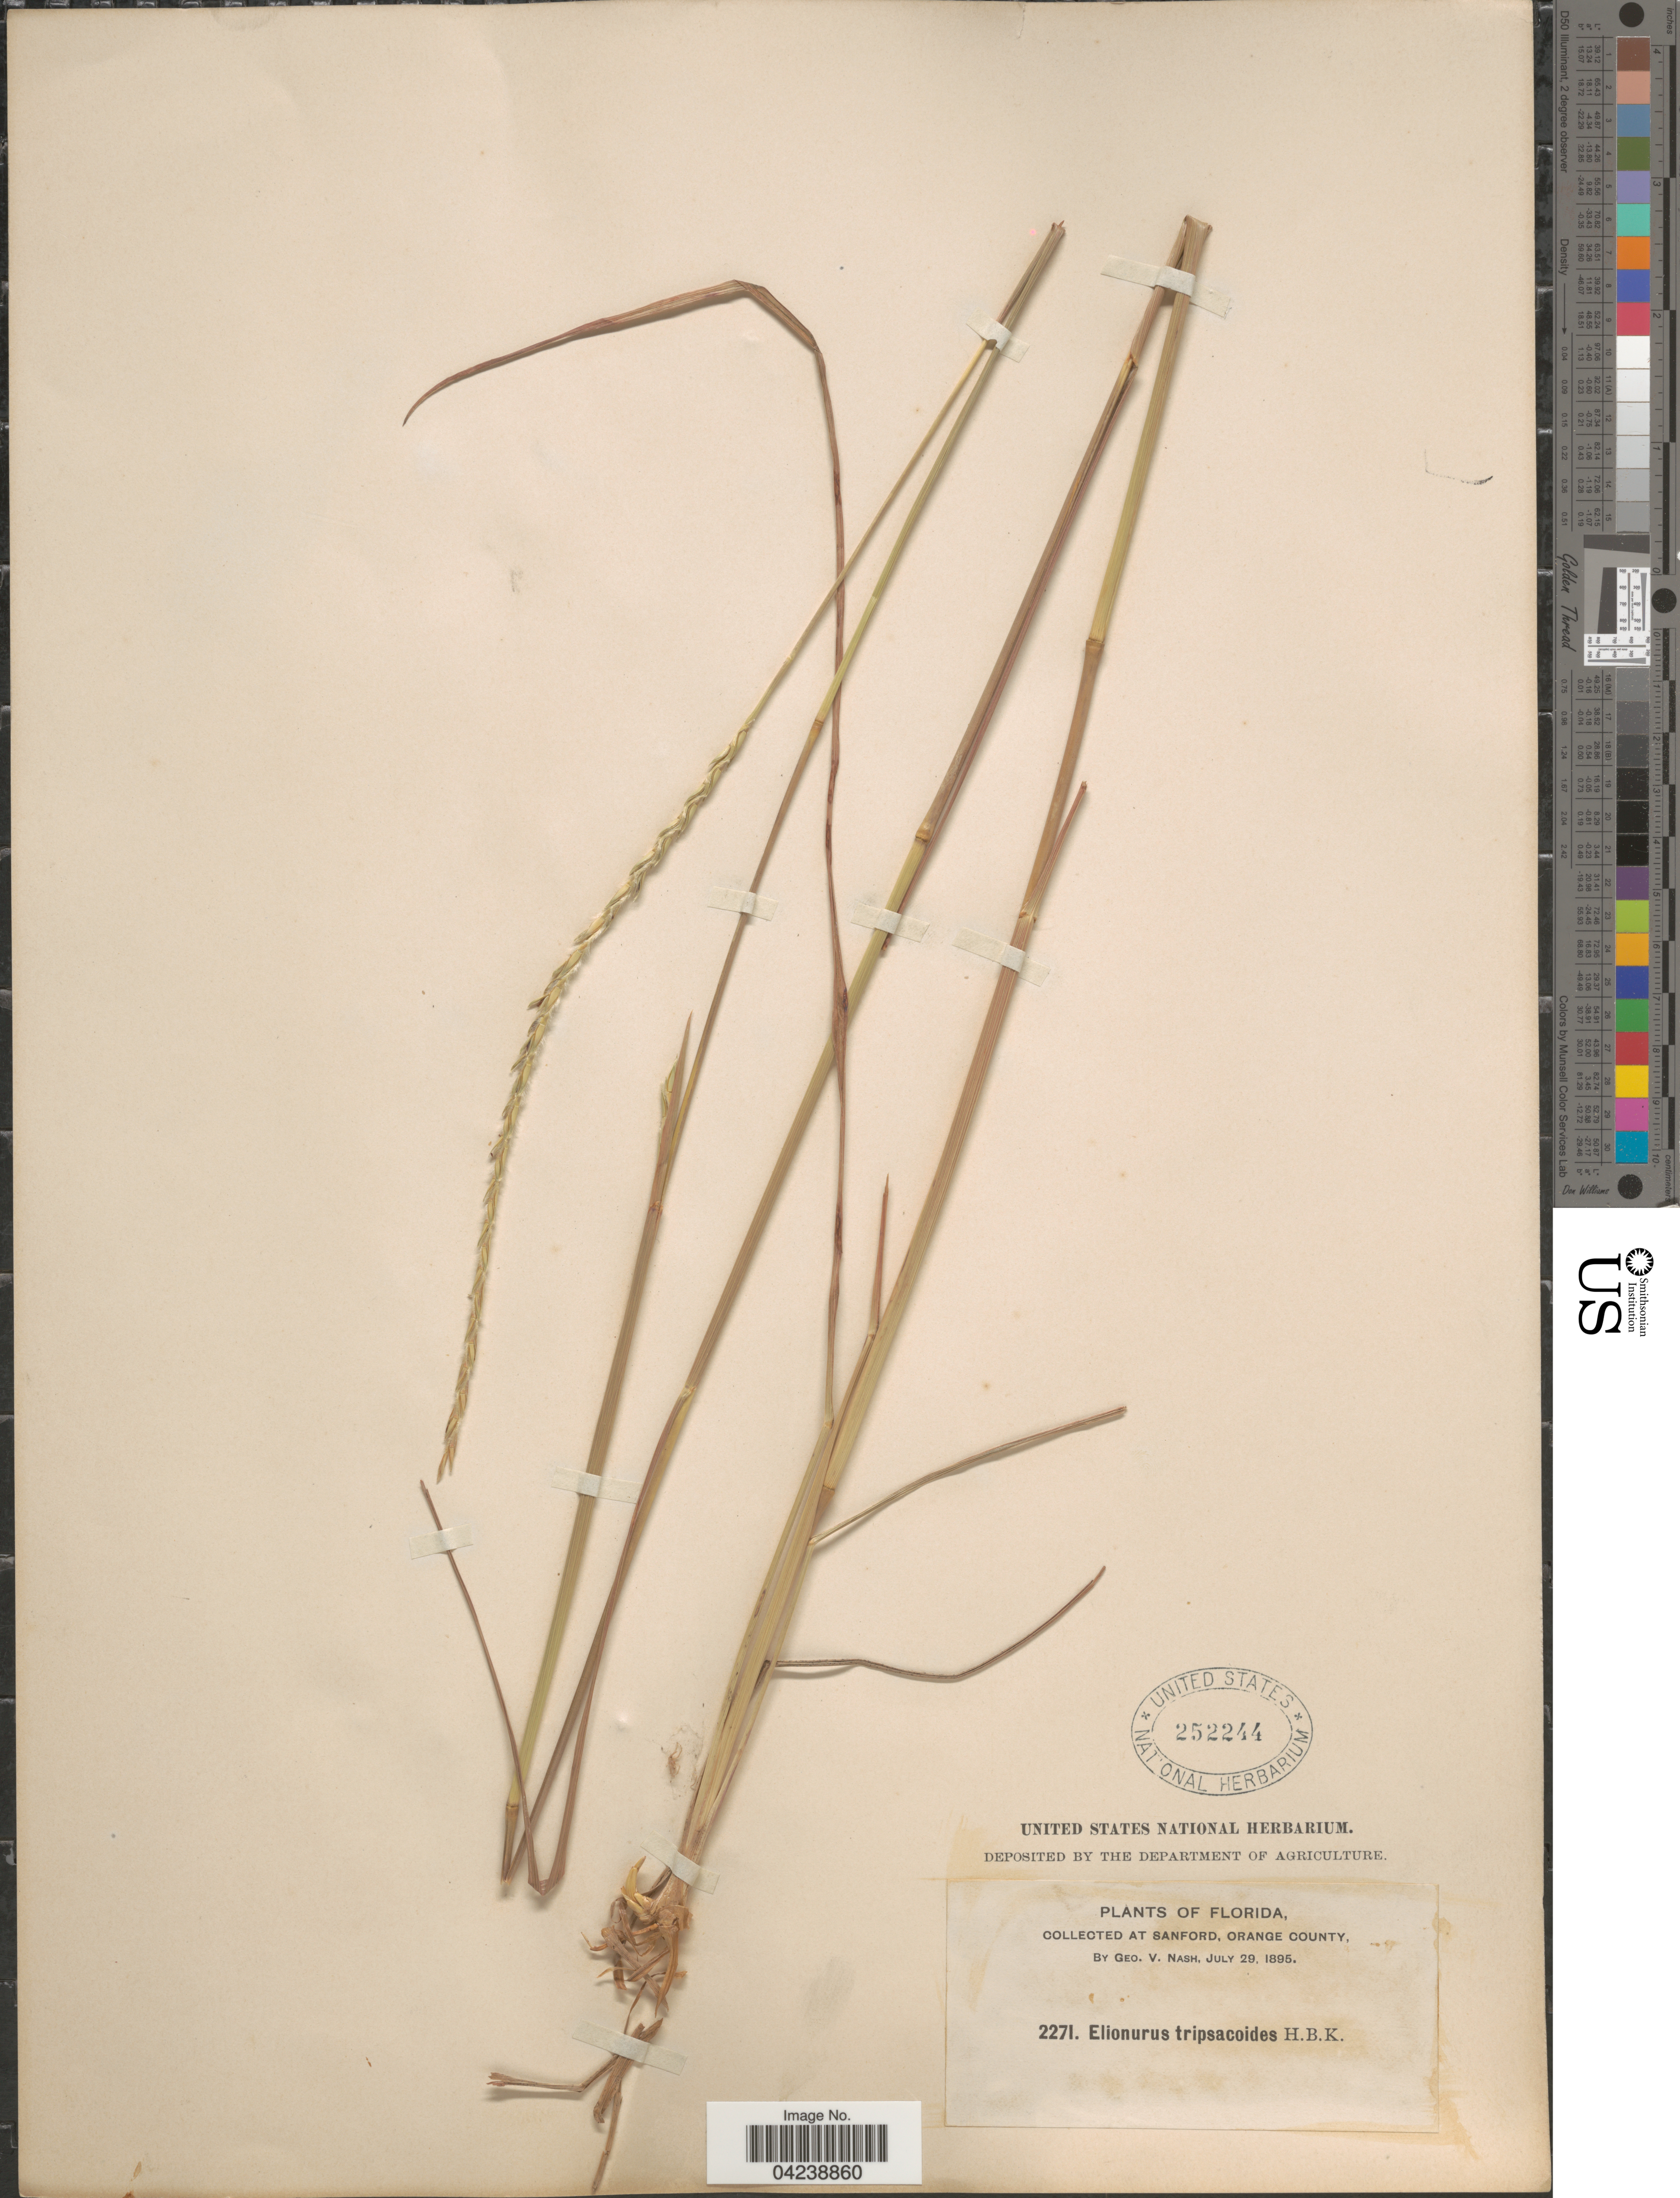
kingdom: Plantae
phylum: Tracheophyta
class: Liliopsida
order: Poales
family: Poaceae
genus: Elionurus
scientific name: Elionurus tripsacoides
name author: Humb. & Bonpl. ex Willd.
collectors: G. V. Nash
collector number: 2271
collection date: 1895-07-29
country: United States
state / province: Florida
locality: At Sanford, Orange County.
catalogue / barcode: US 252244